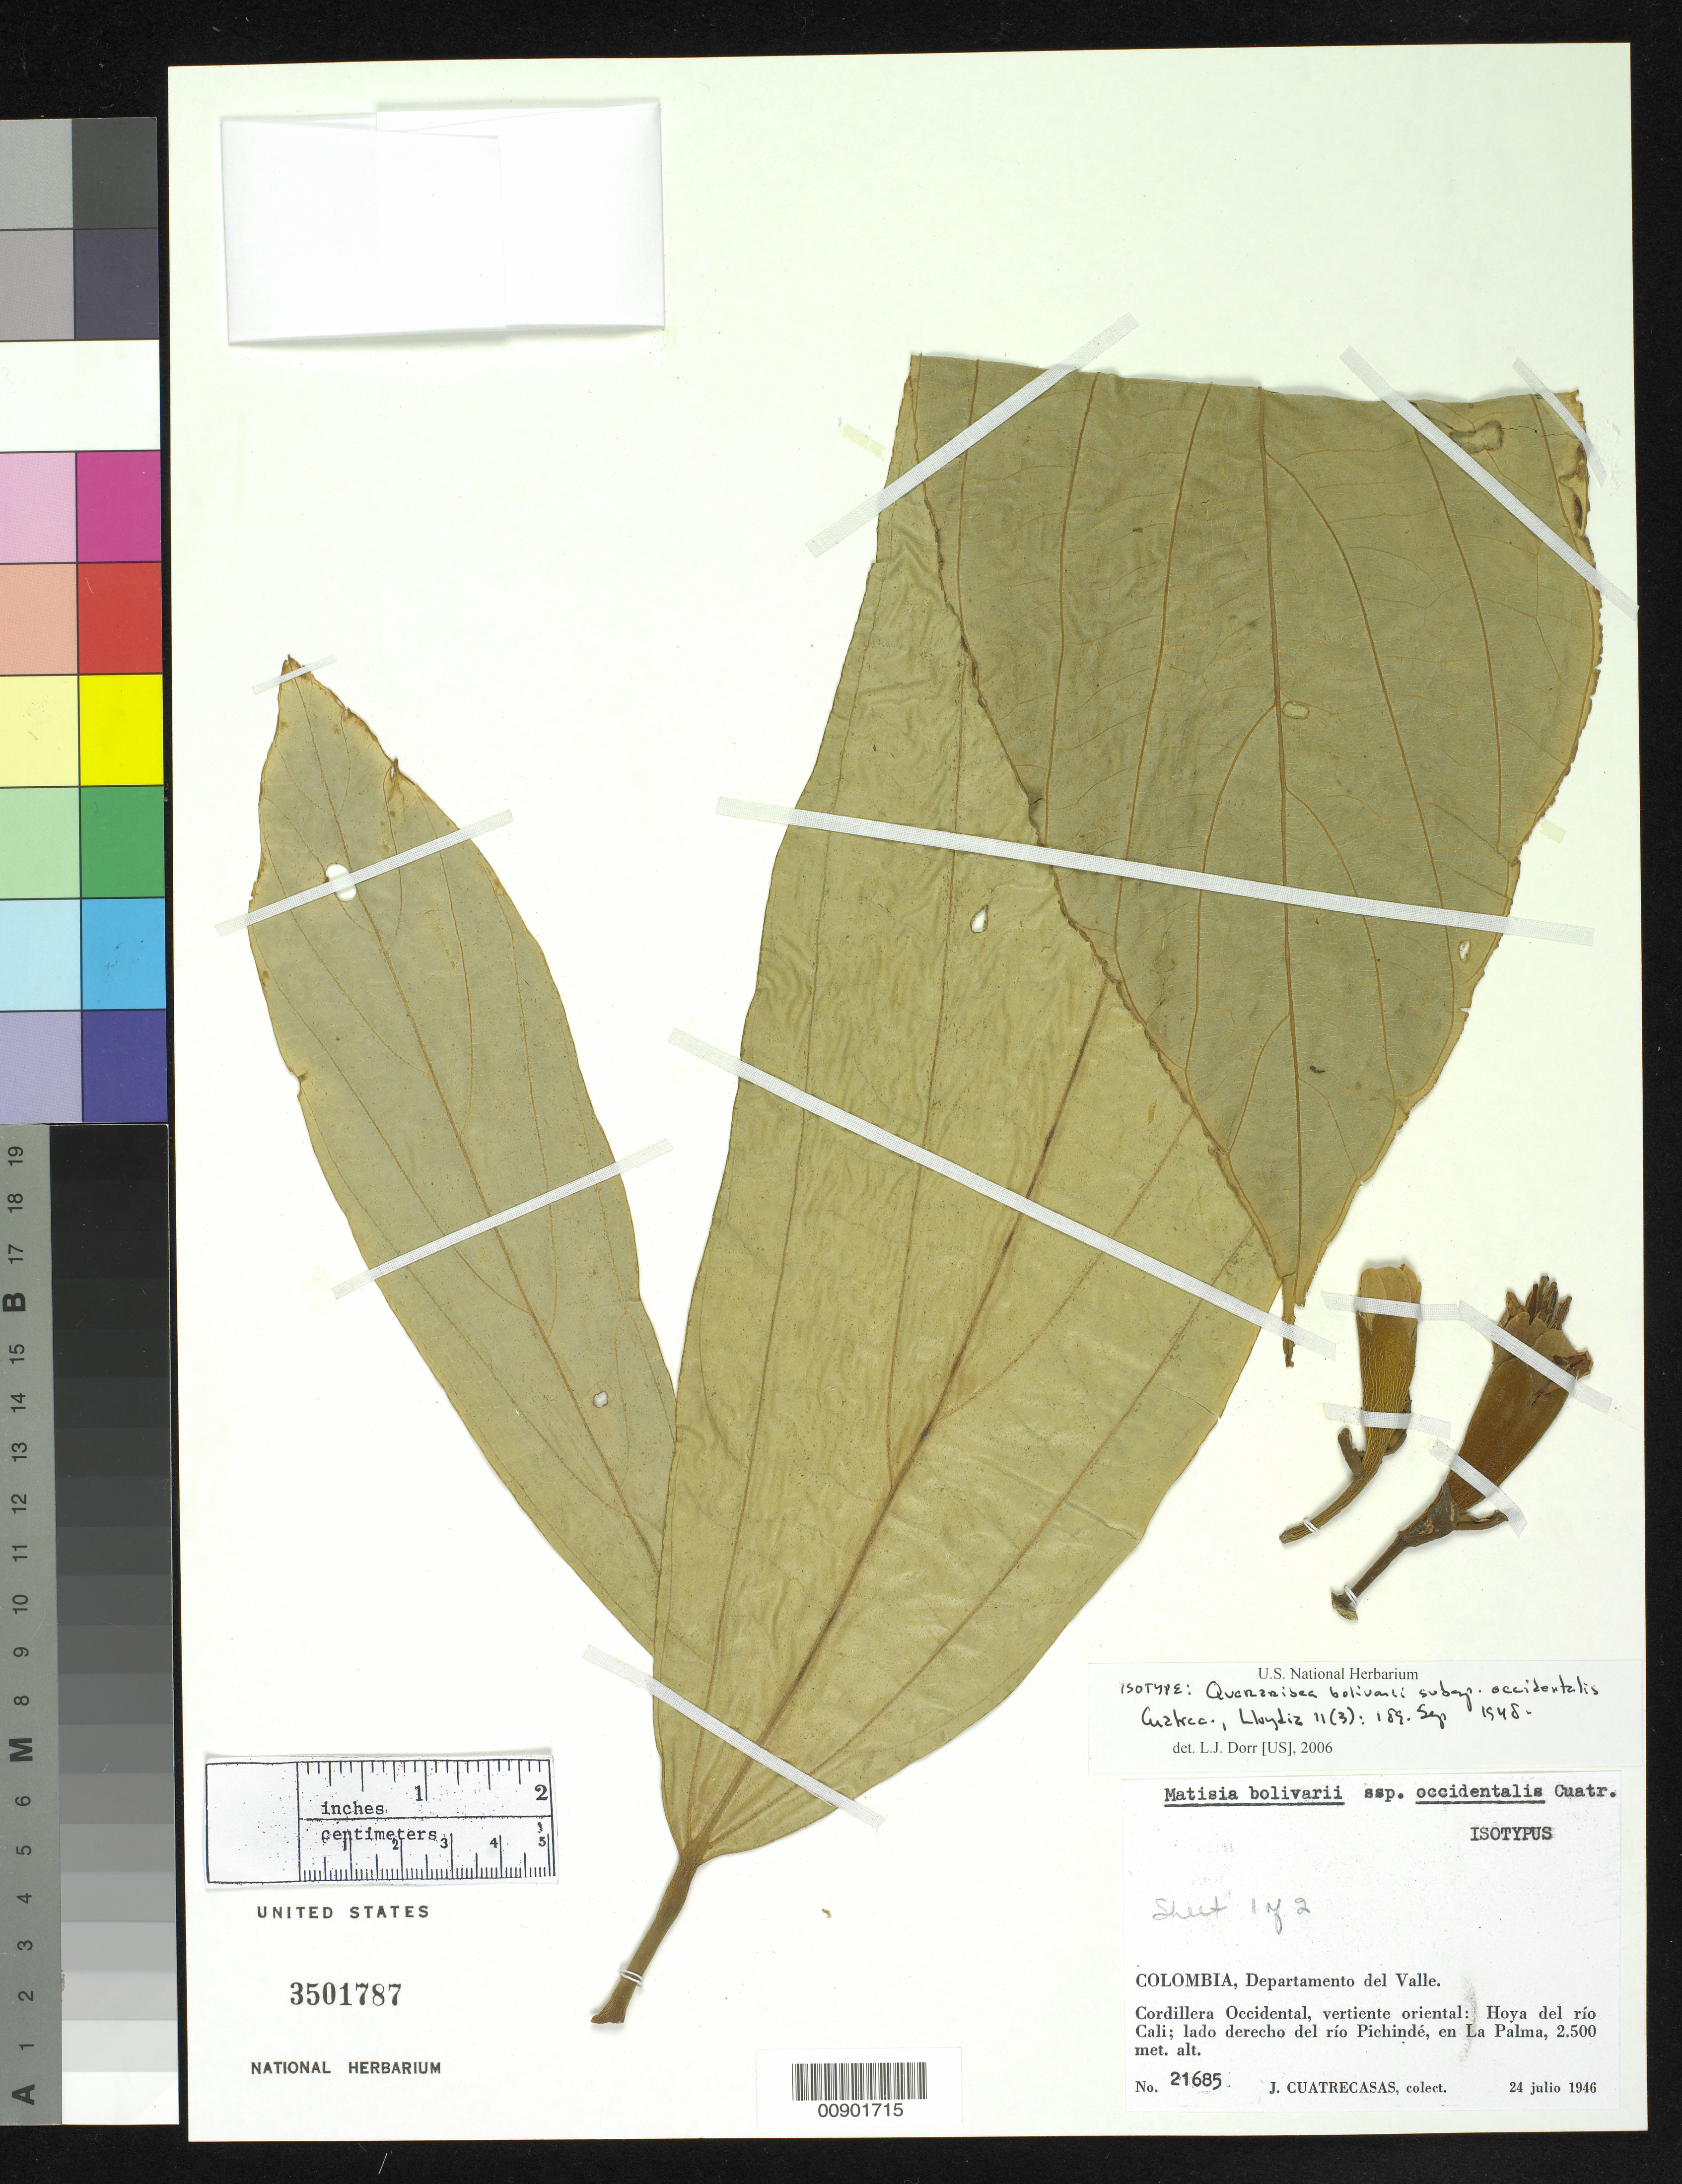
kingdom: Plantae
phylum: Tracheophyta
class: Magnoliopsida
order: Malvales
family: Malvaceae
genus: Quararibea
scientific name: Quararibea bolivarii subsp. occidentalis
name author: Cuatrec.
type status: Isotype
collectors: J. Cuatrecasas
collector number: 21685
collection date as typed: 24 Jul 1946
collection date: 1946-07-24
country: Colombia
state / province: Valle del Cauca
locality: Departamento del Valle. Cordillera Occidental, vertiente oriental: Hoya del río Cali; lado derecho del río Pichindé, en La Palma.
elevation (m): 2500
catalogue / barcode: US 3501787